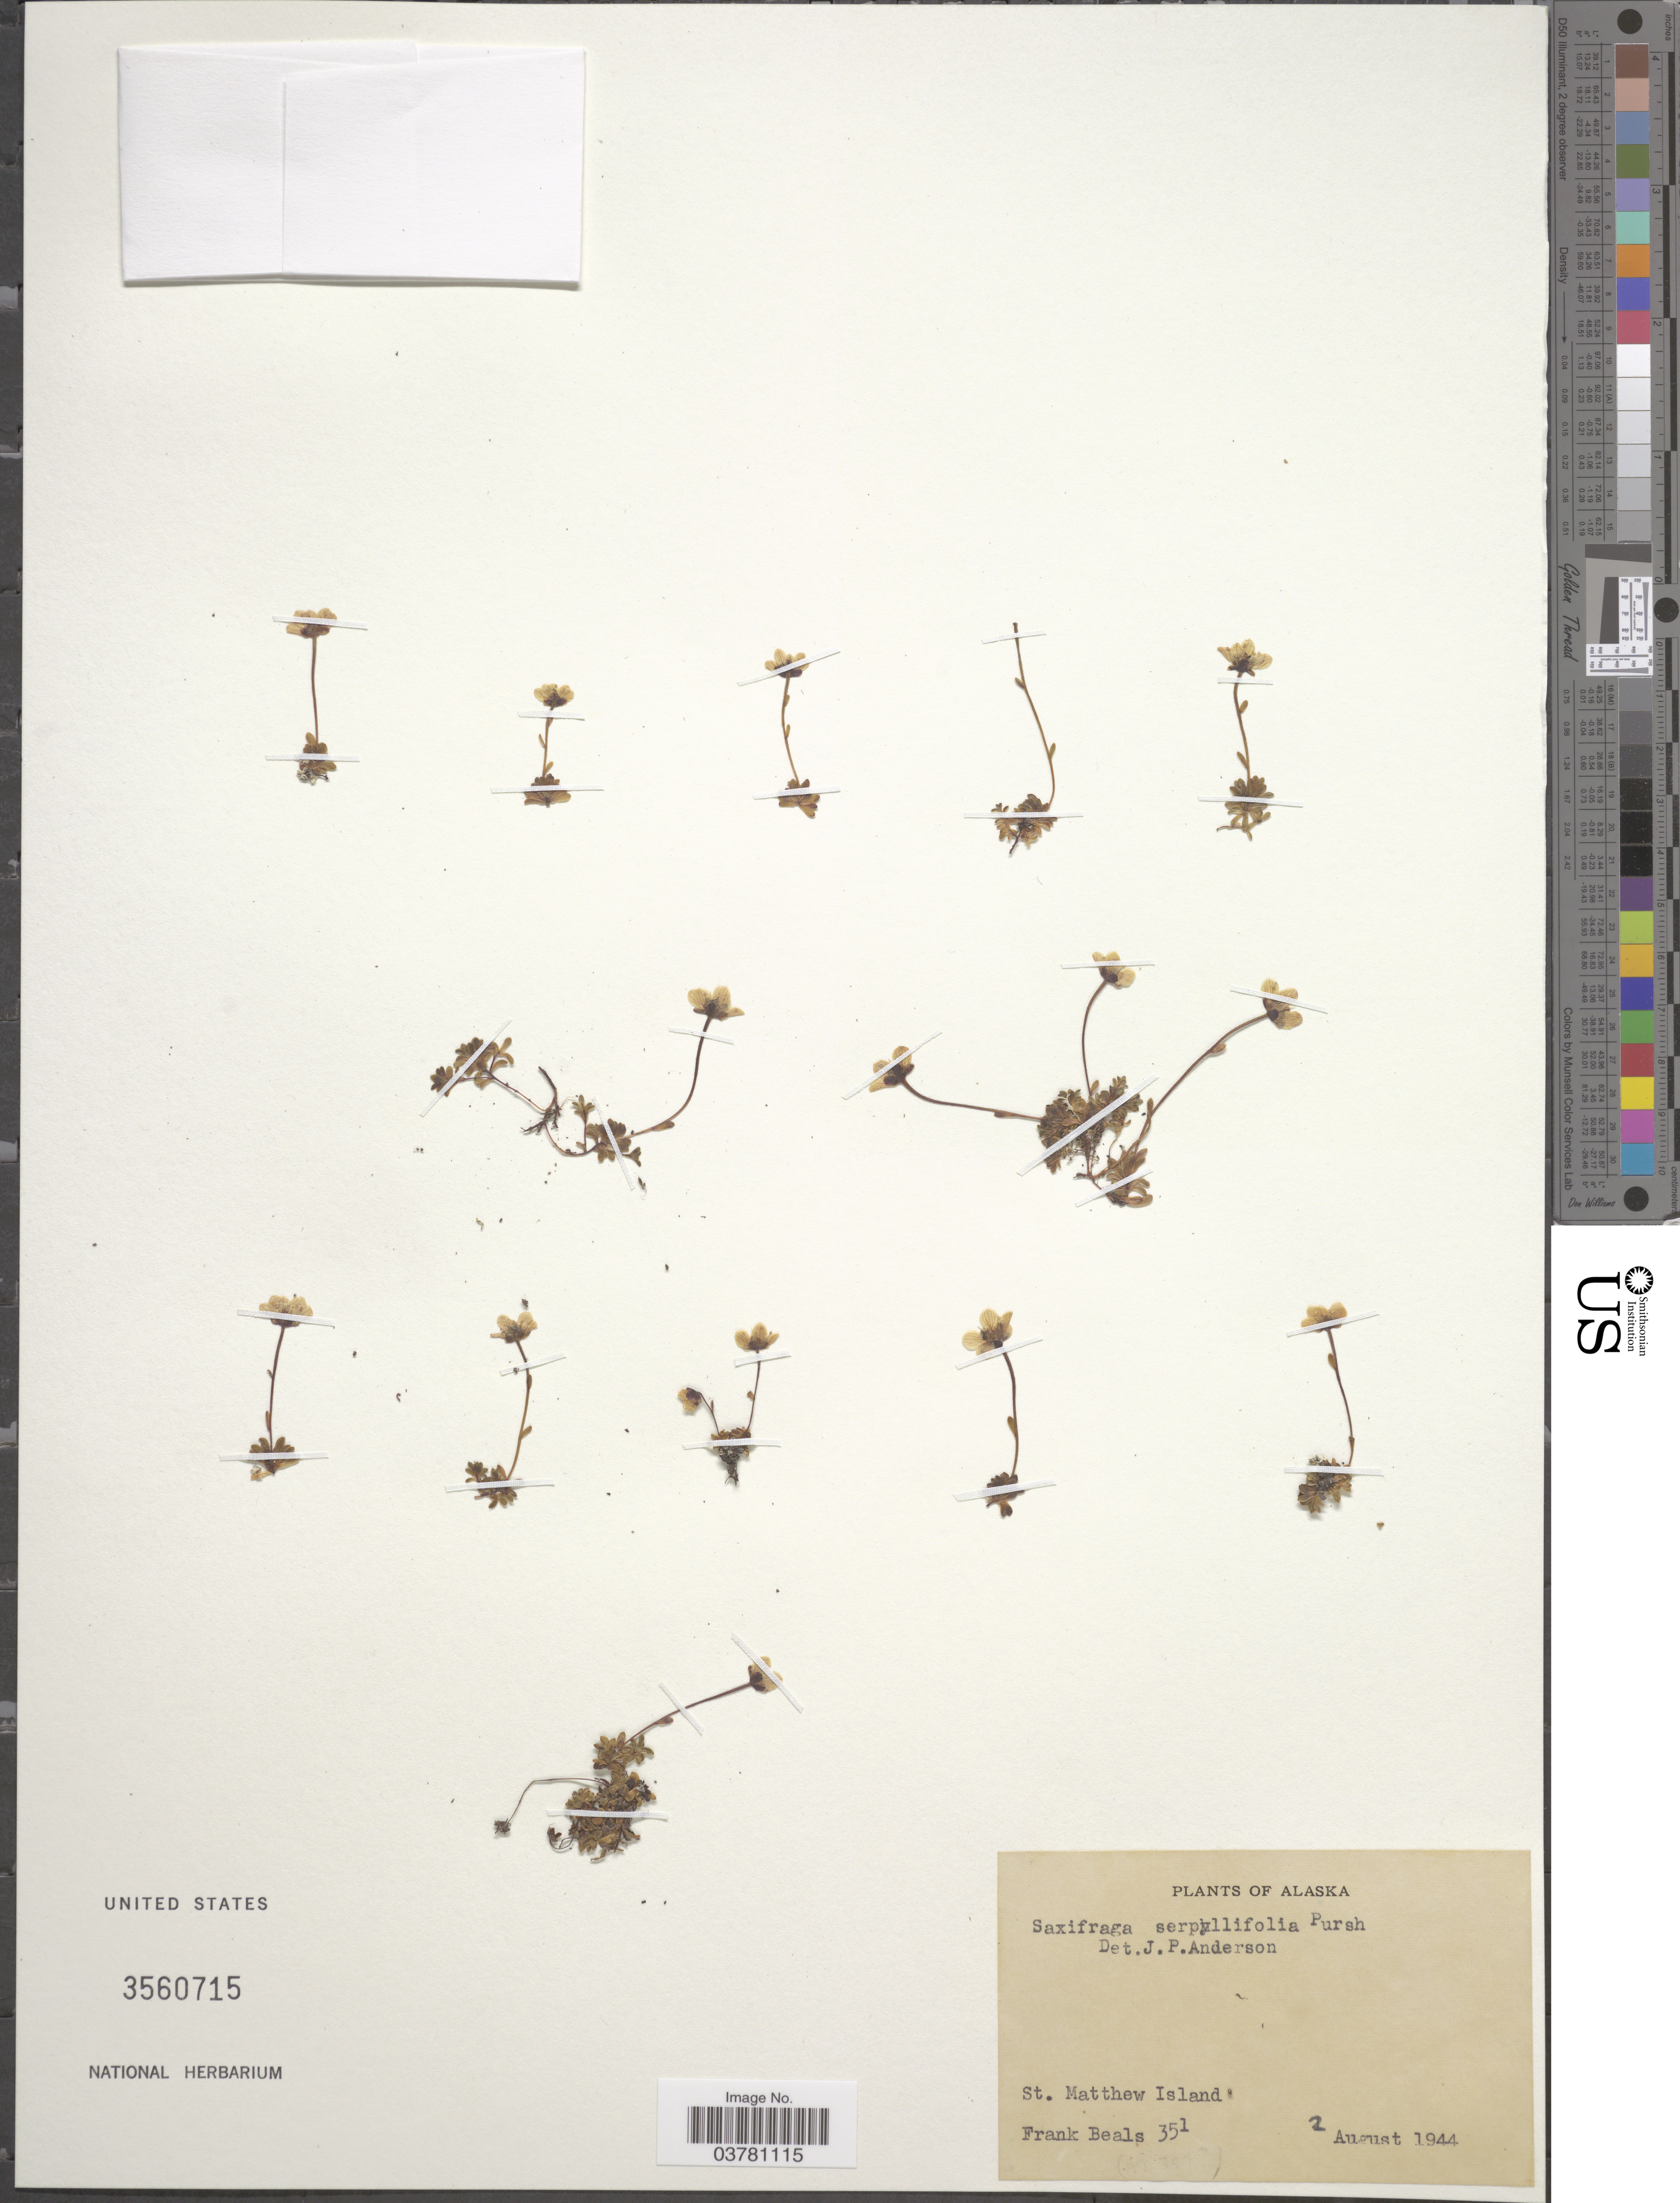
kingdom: Plantae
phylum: Tracheophyta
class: Magnoliopsida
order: Saxifragales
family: Saxifragaceae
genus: Saxifraga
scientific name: Saxifraga serpyllifolia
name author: Pursh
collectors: F. Beals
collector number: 351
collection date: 1944-08-02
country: United States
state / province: Alaska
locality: St. Matthew Island.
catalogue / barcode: US 3560715